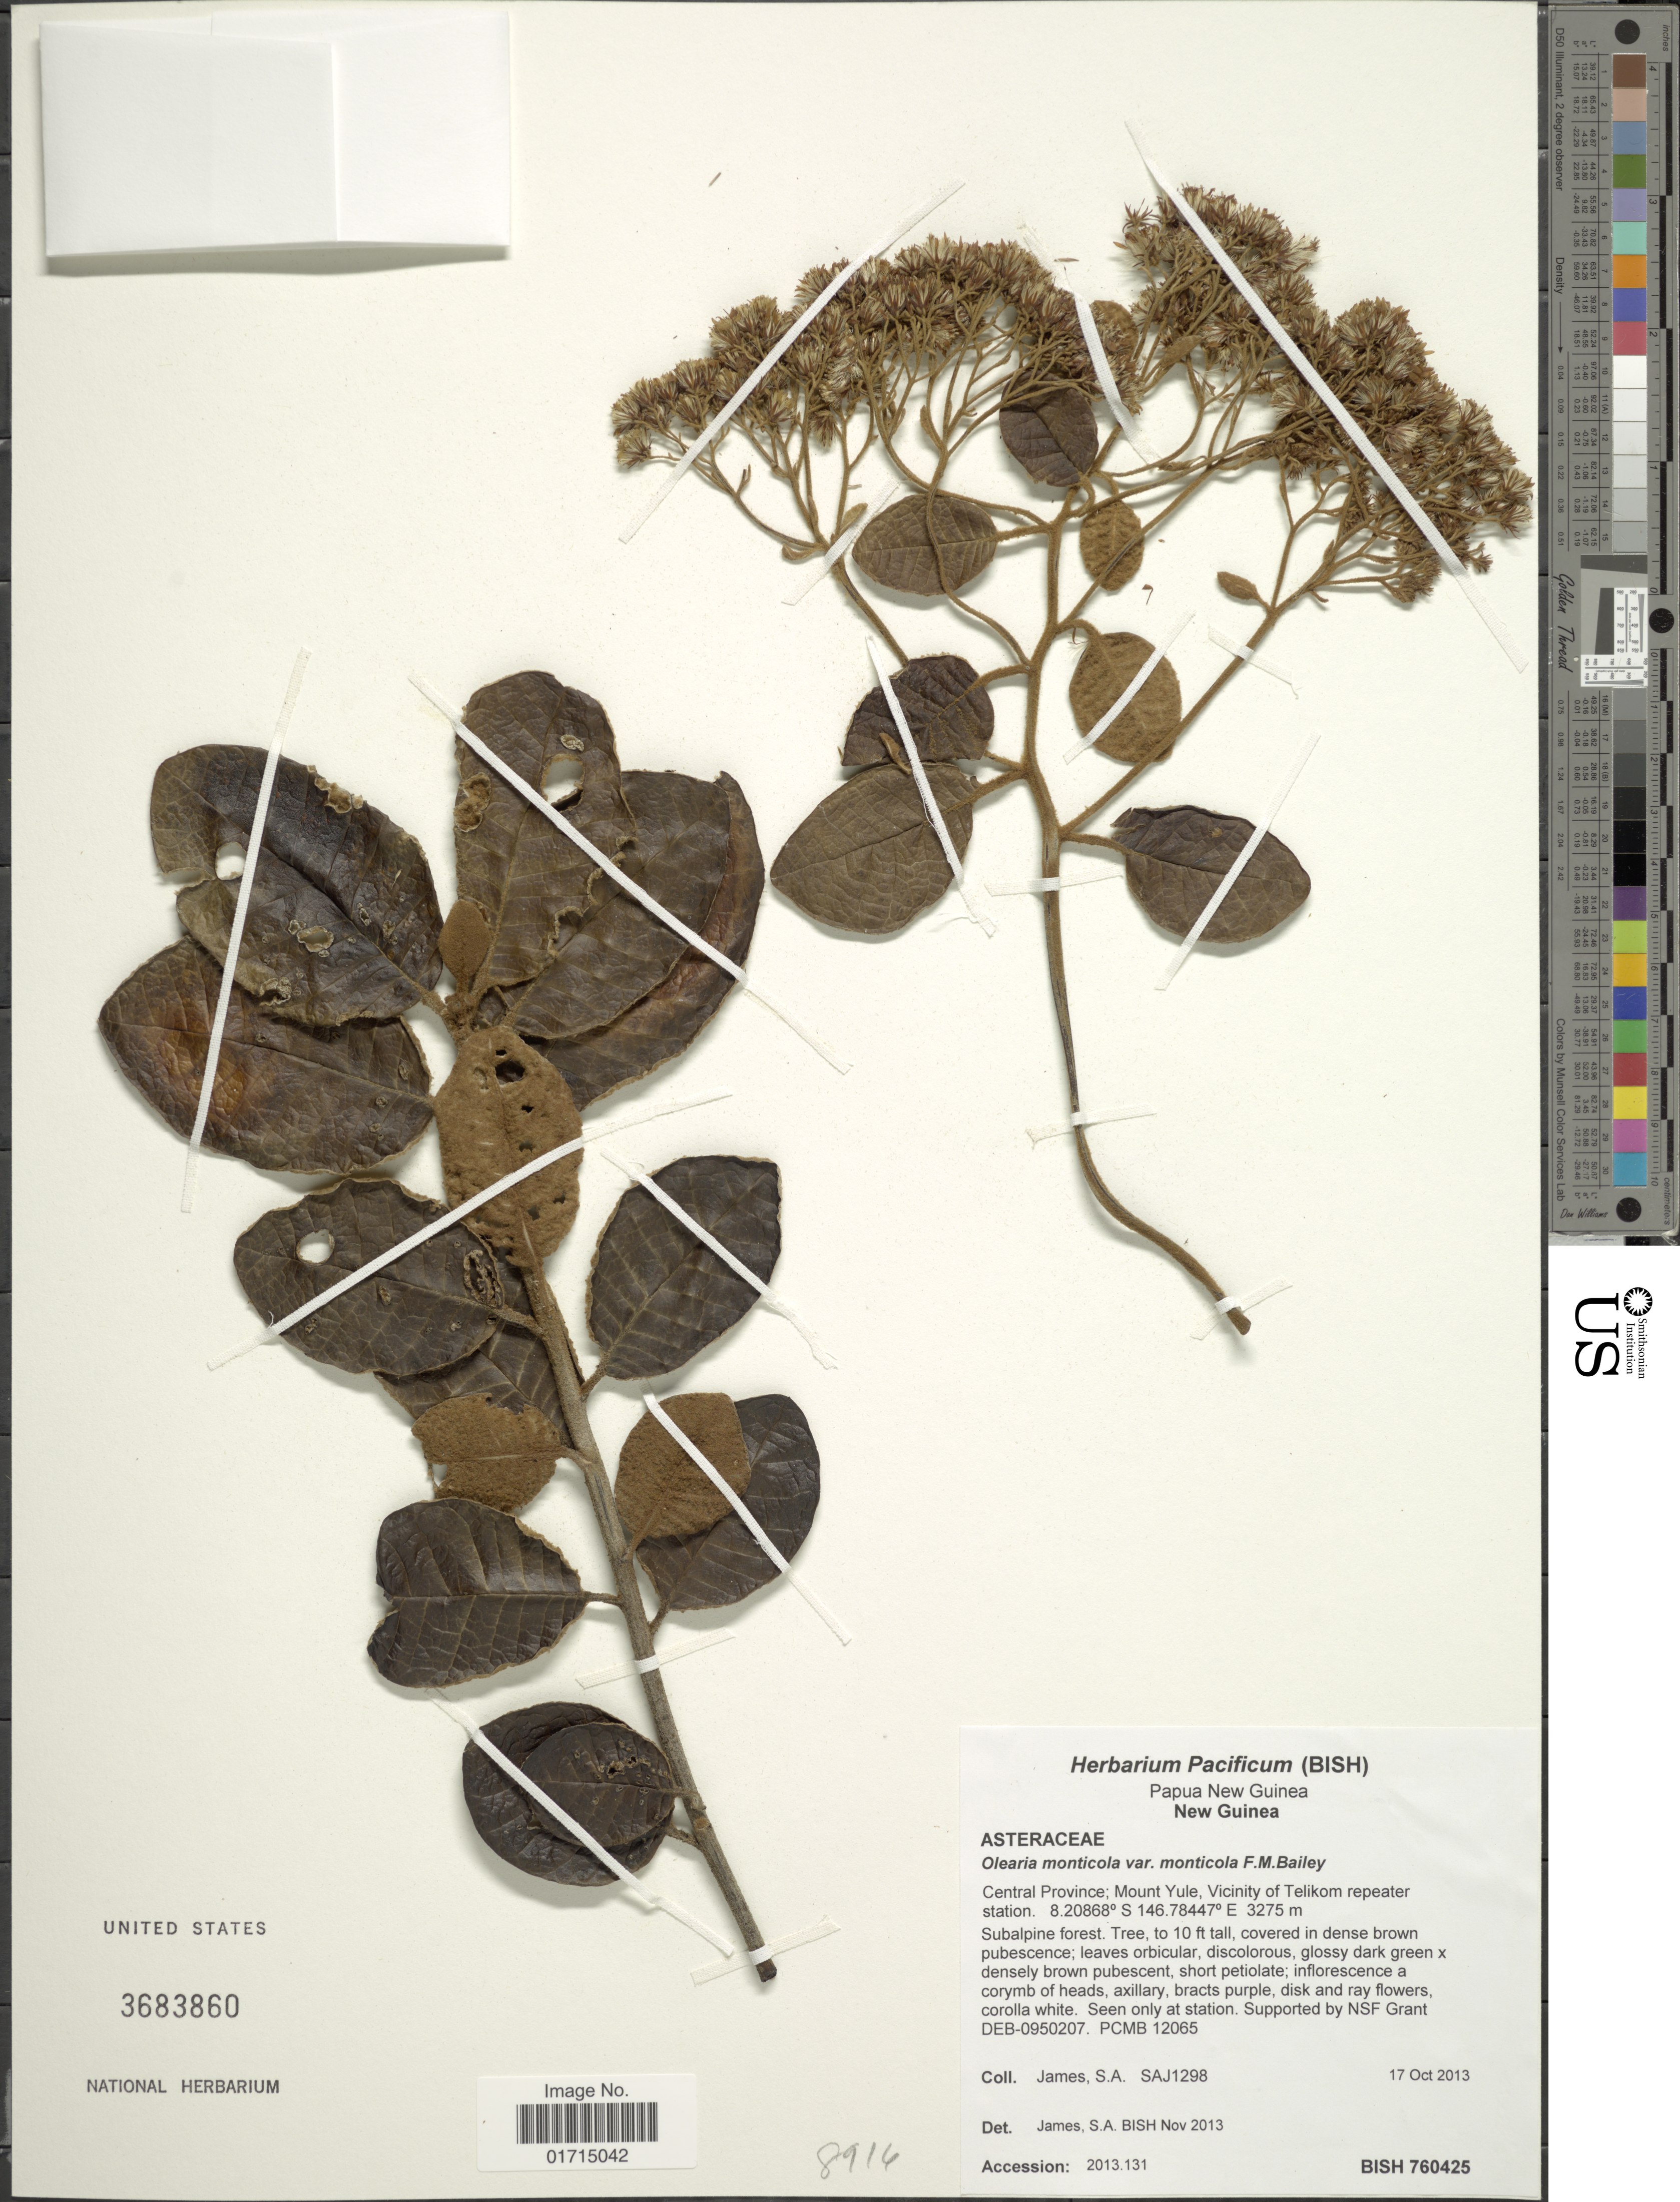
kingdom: Plantae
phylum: Tracheophyta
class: Magnoliopsida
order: Asterales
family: Asteraceae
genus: Olearia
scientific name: Olearia monticola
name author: F.M. Bailey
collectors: S. James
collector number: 1298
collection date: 2013-10-17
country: Papua New Guinea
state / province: Central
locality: Papua New Guinea. New Guinea. Central Province; Mount Yule, Vicinity of Telikom repeater station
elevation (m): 3275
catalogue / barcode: US 3683860